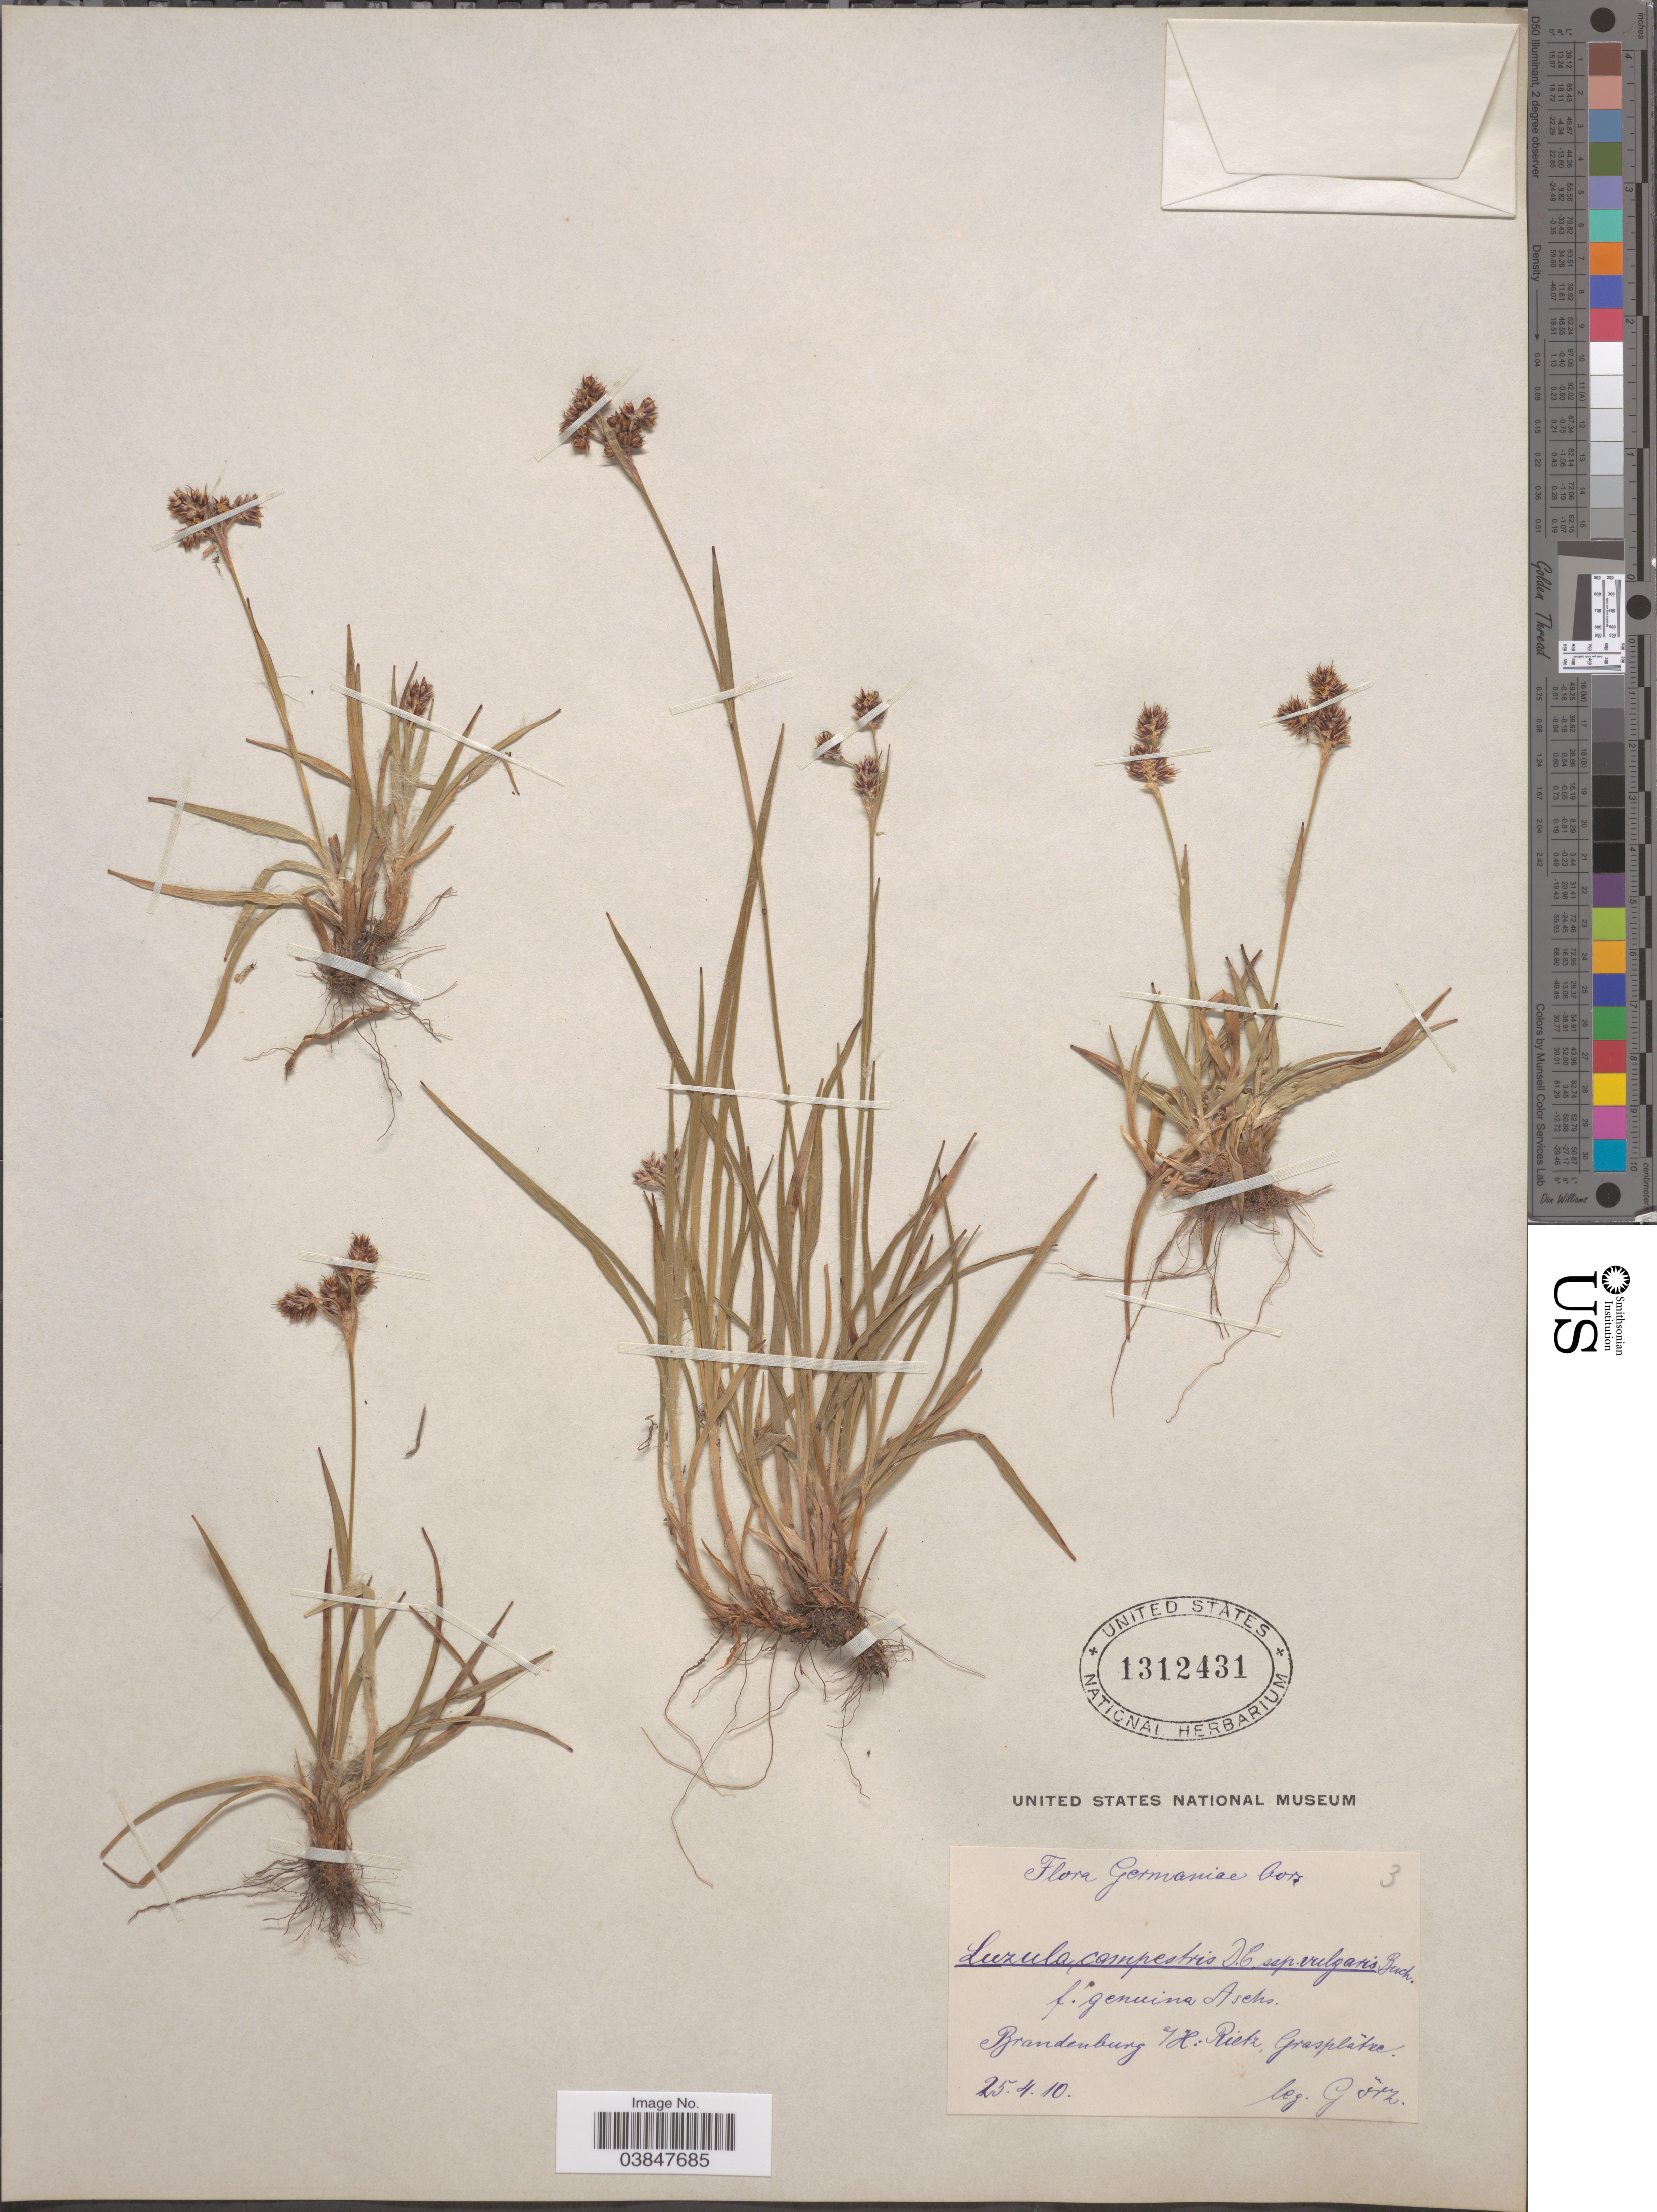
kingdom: Plantae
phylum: Tracheophyta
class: Liliopsida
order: Poales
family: Juncaceae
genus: Luzula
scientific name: Luzula campestris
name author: (L.) DC.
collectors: Gorz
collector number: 3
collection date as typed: Transcribed d/m/y: 24/4/10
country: Germany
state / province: Brandenburg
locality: Rietz, Grasplätze.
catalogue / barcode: US 1312431